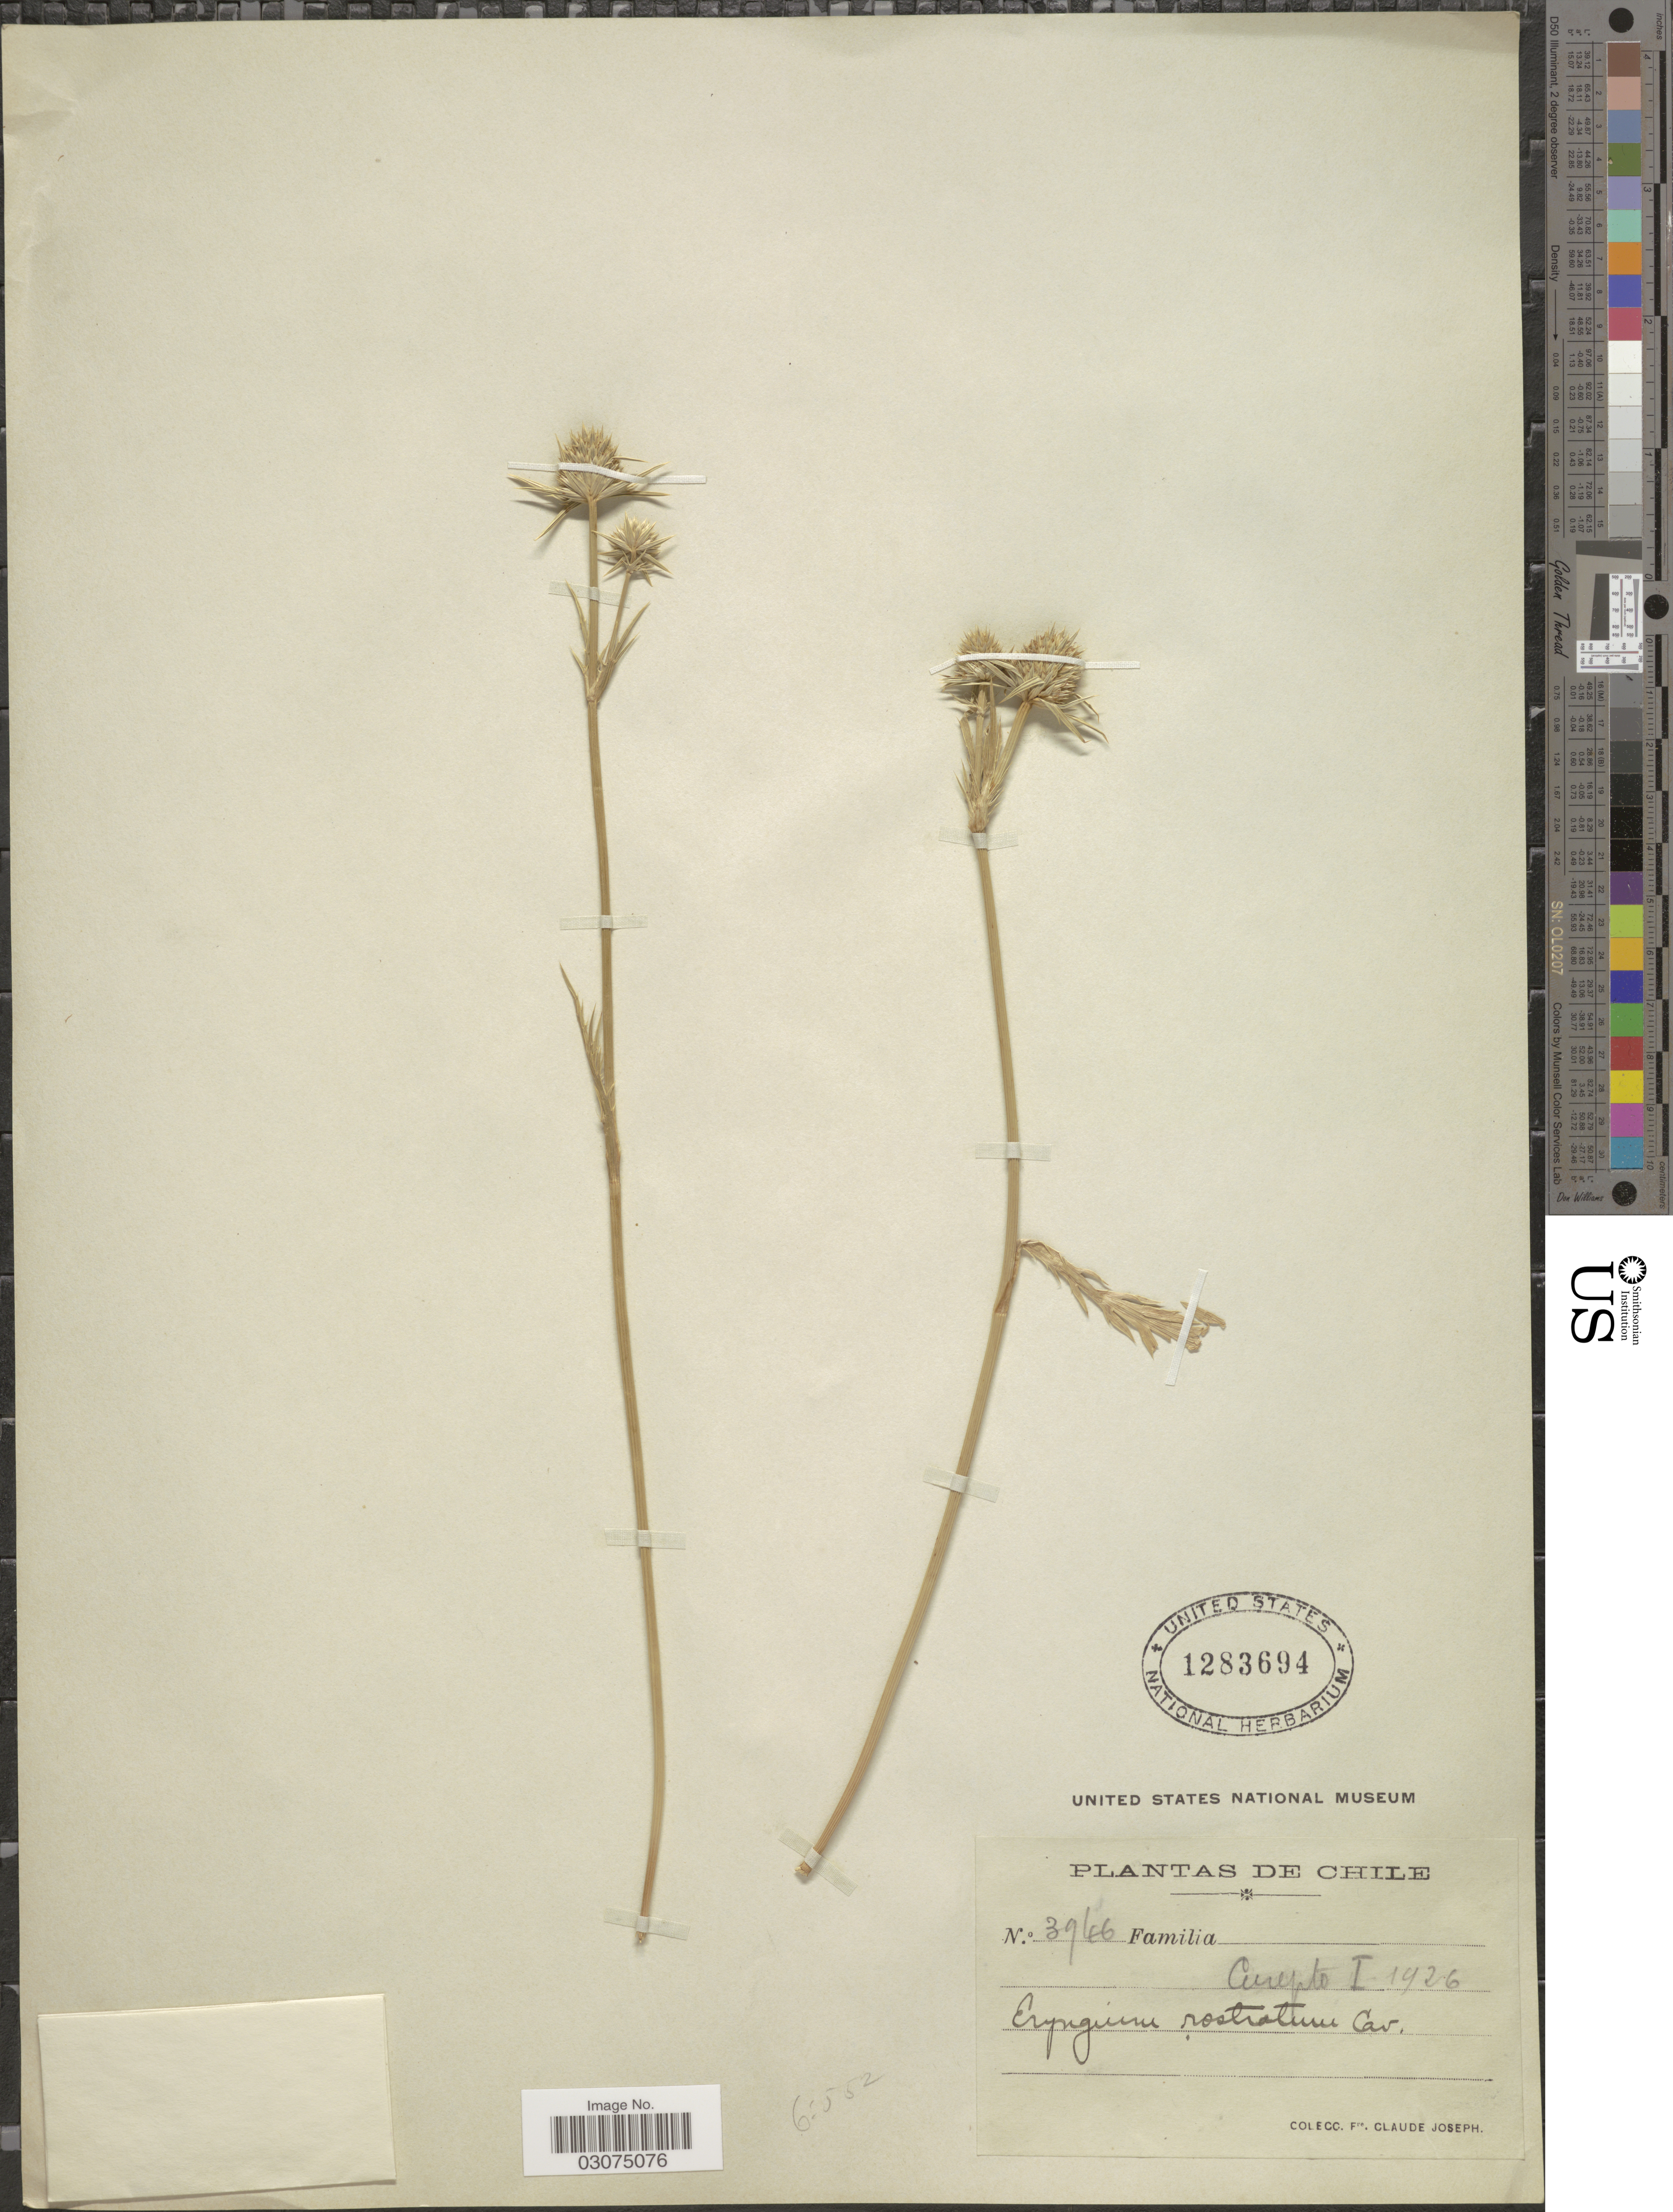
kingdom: Plantae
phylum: Tracheophyta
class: Magnoliopsida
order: Apiales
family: Apiaceae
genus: Eryngium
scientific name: Eryngium rostratum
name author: Cav.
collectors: Bro. Claude-Joseph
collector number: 3946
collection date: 1926-01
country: Chile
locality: Curepto.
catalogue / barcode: US 1283694